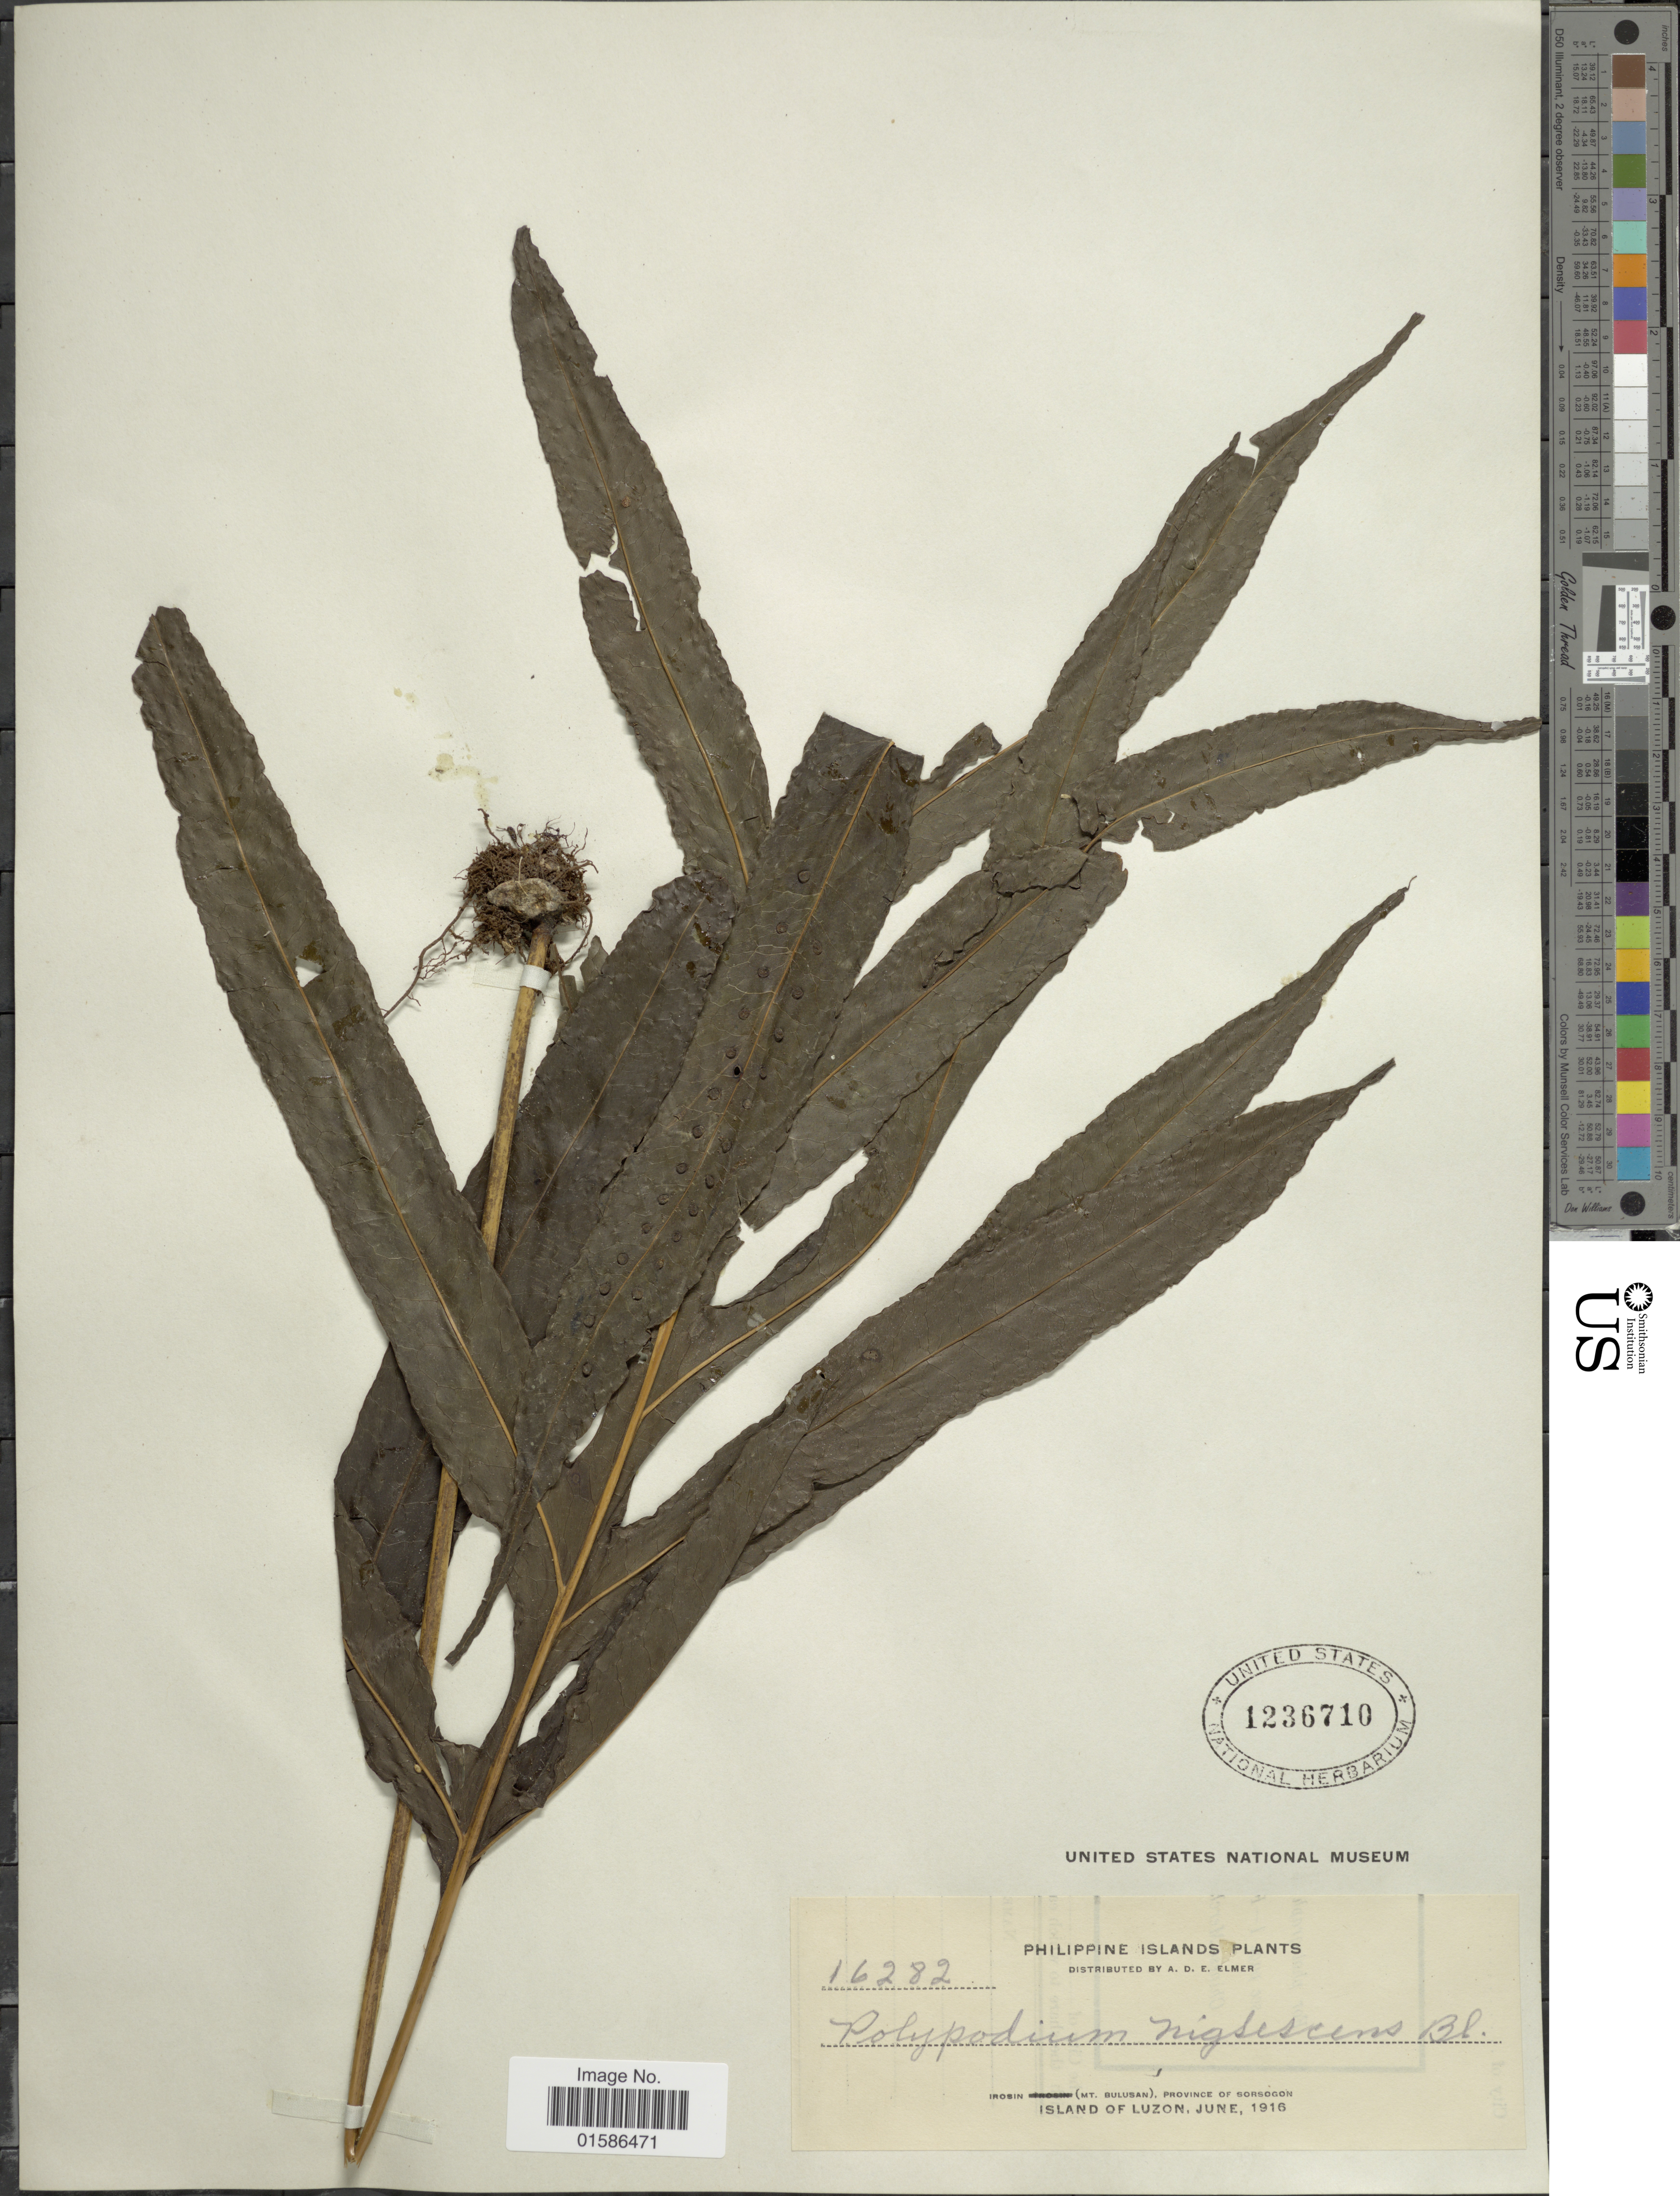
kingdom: Plantae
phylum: Tracheophyta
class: Polypodiopsida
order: Polypodiales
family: Polypodiaceae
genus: Microsorum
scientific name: Microsorum membranifolium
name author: (R. Br.) Ching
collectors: A. D. E. Elmer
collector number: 16282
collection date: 1916-06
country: Philippines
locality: Philippine Island, Irosin (Mt. Bulusan), Province of Sorsogon, Island of Luzon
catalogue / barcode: US 1236710